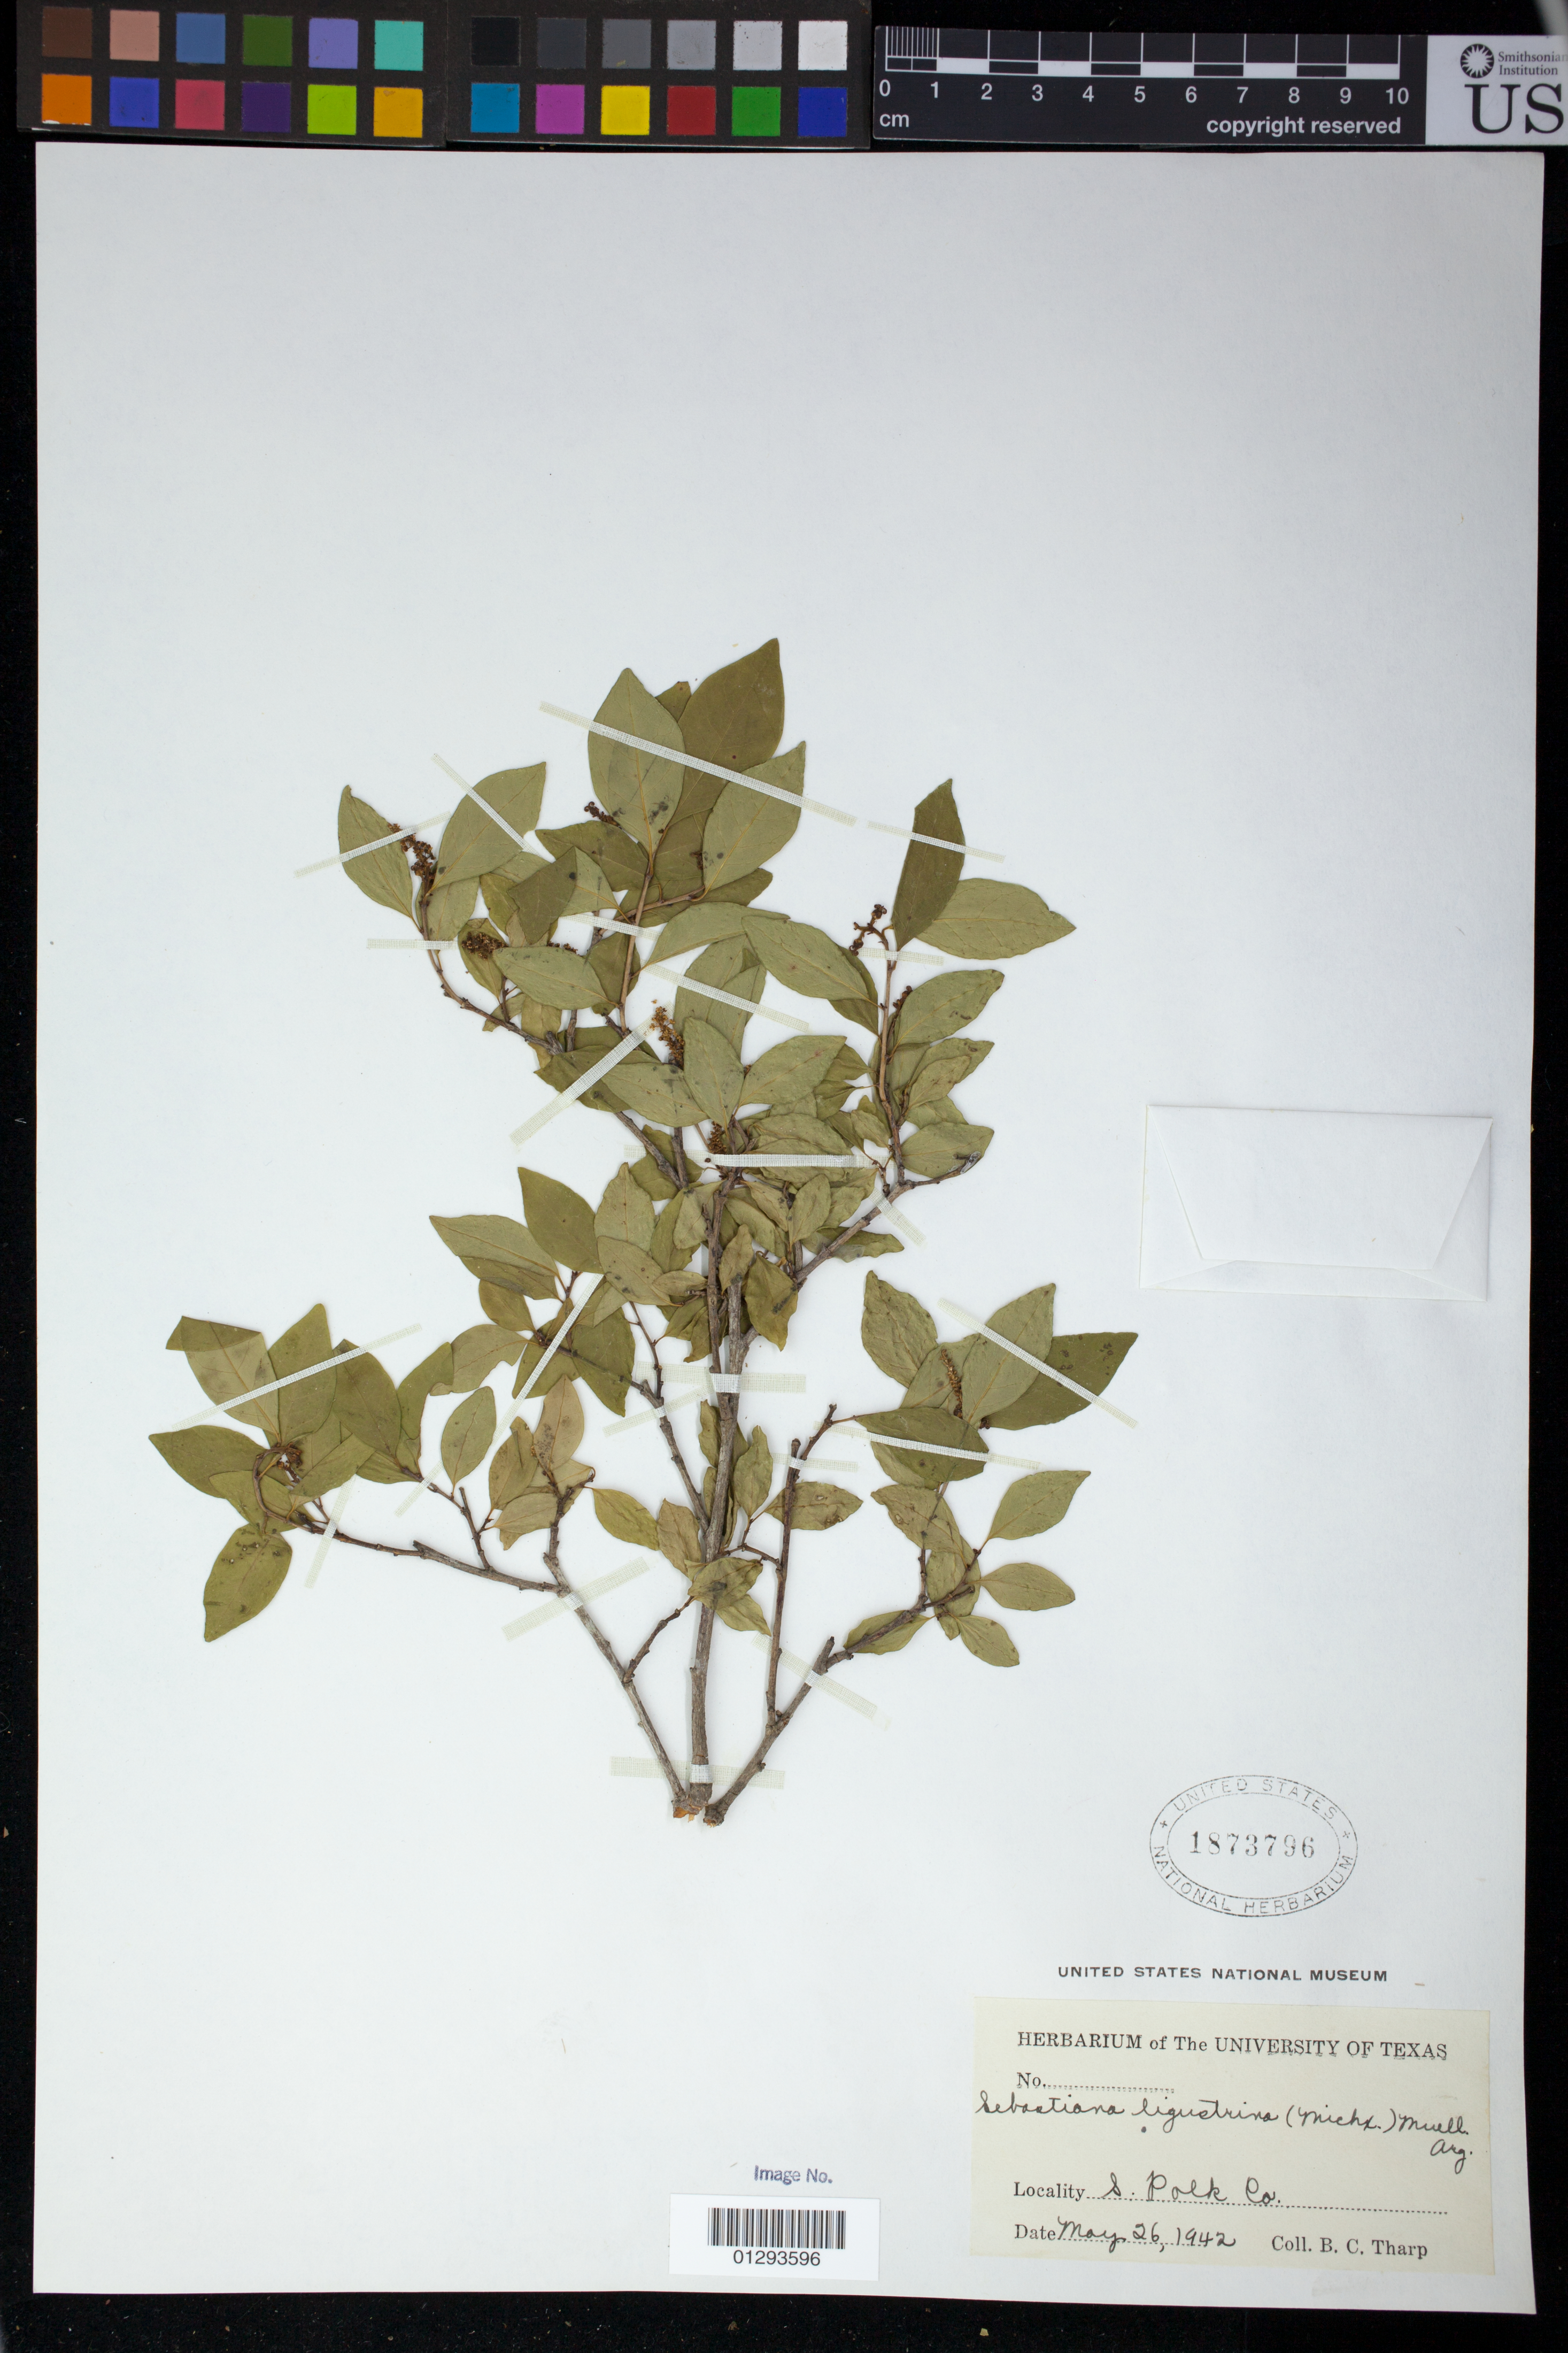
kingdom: Plantae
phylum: Tracheophyta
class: Magnoliopsida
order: Malpighiales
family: Euphorbiaceae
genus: Sebastiania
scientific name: Sebastiania fruticosa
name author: (Bartram) Fernald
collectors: B. C. Tharp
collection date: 1942-05-26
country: United States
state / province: Texas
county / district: Polk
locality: S. Polk Co.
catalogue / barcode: US 1873796